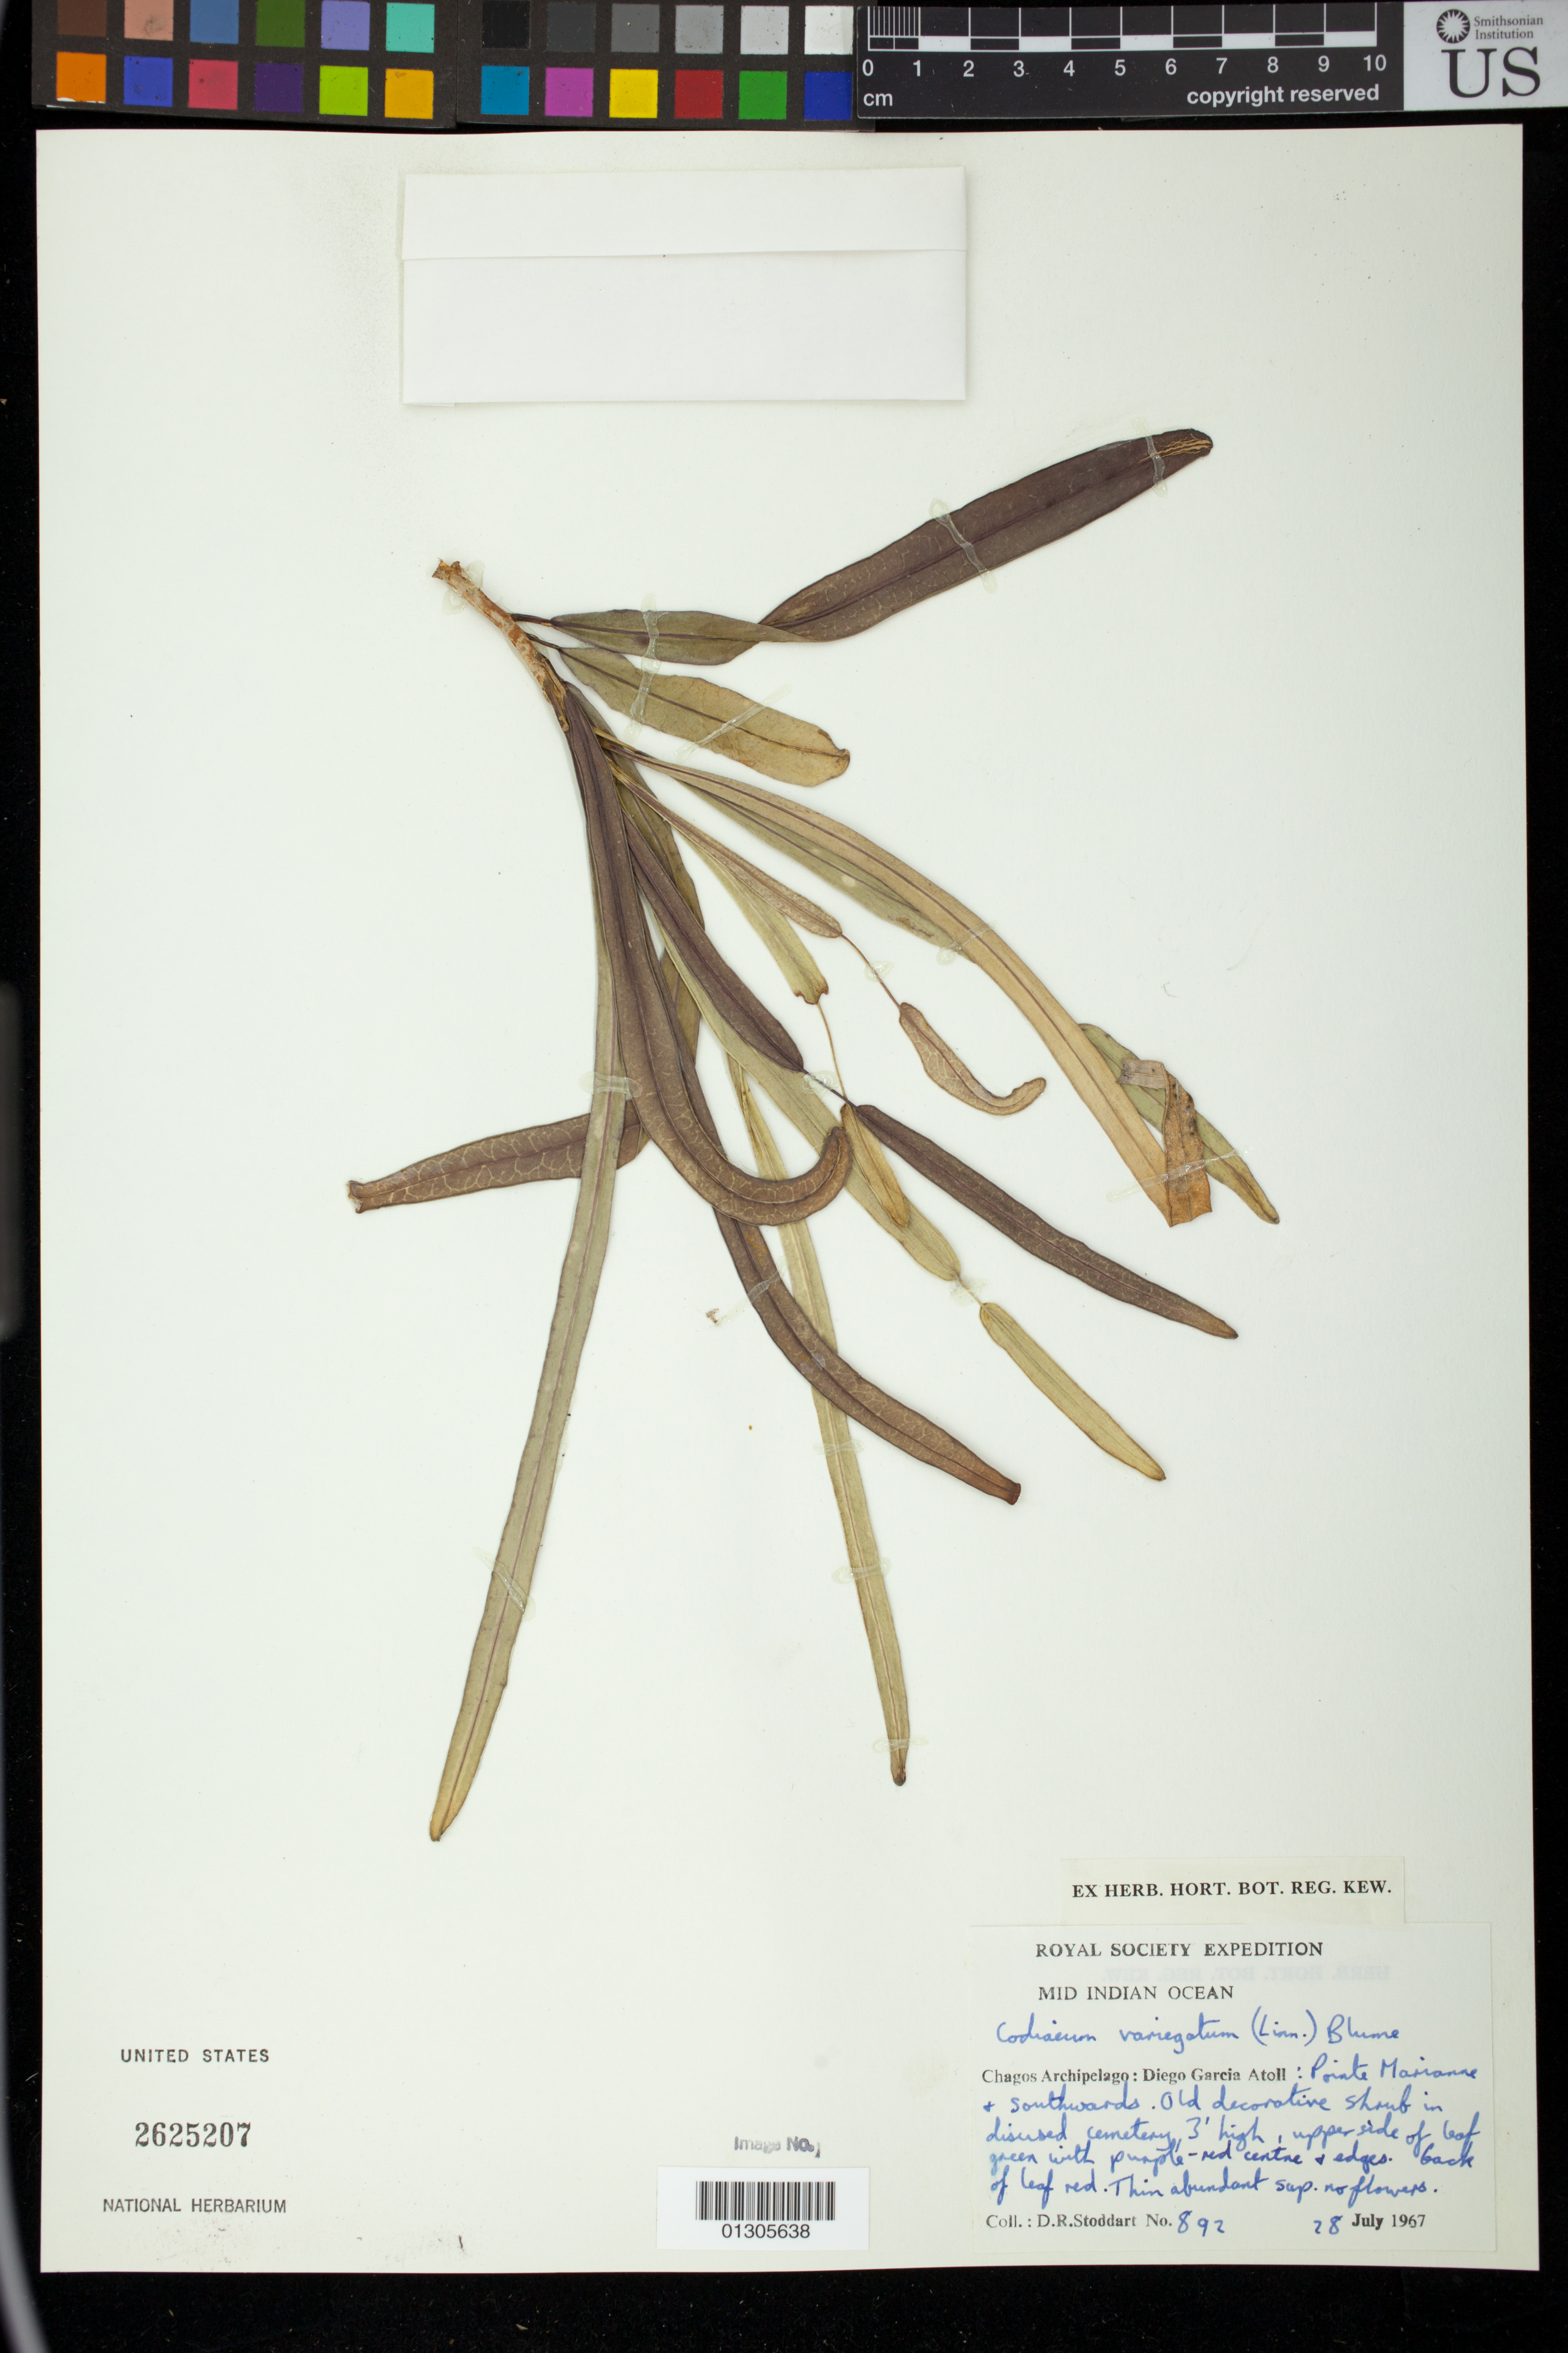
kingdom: Plantae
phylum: Tracheophyta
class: Magnoliopsida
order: Malpighiales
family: Euphorbiaceae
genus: Codiaeum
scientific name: Codiaeum variegatum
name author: (L.) Rumph. ex A. Juss.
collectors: D. R. Stoddart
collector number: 892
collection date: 1967-07-28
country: British Indian Ocean Territory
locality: Diego Garcia Atoll: Pointe Marianne & southwards.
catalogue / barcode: US 2625207